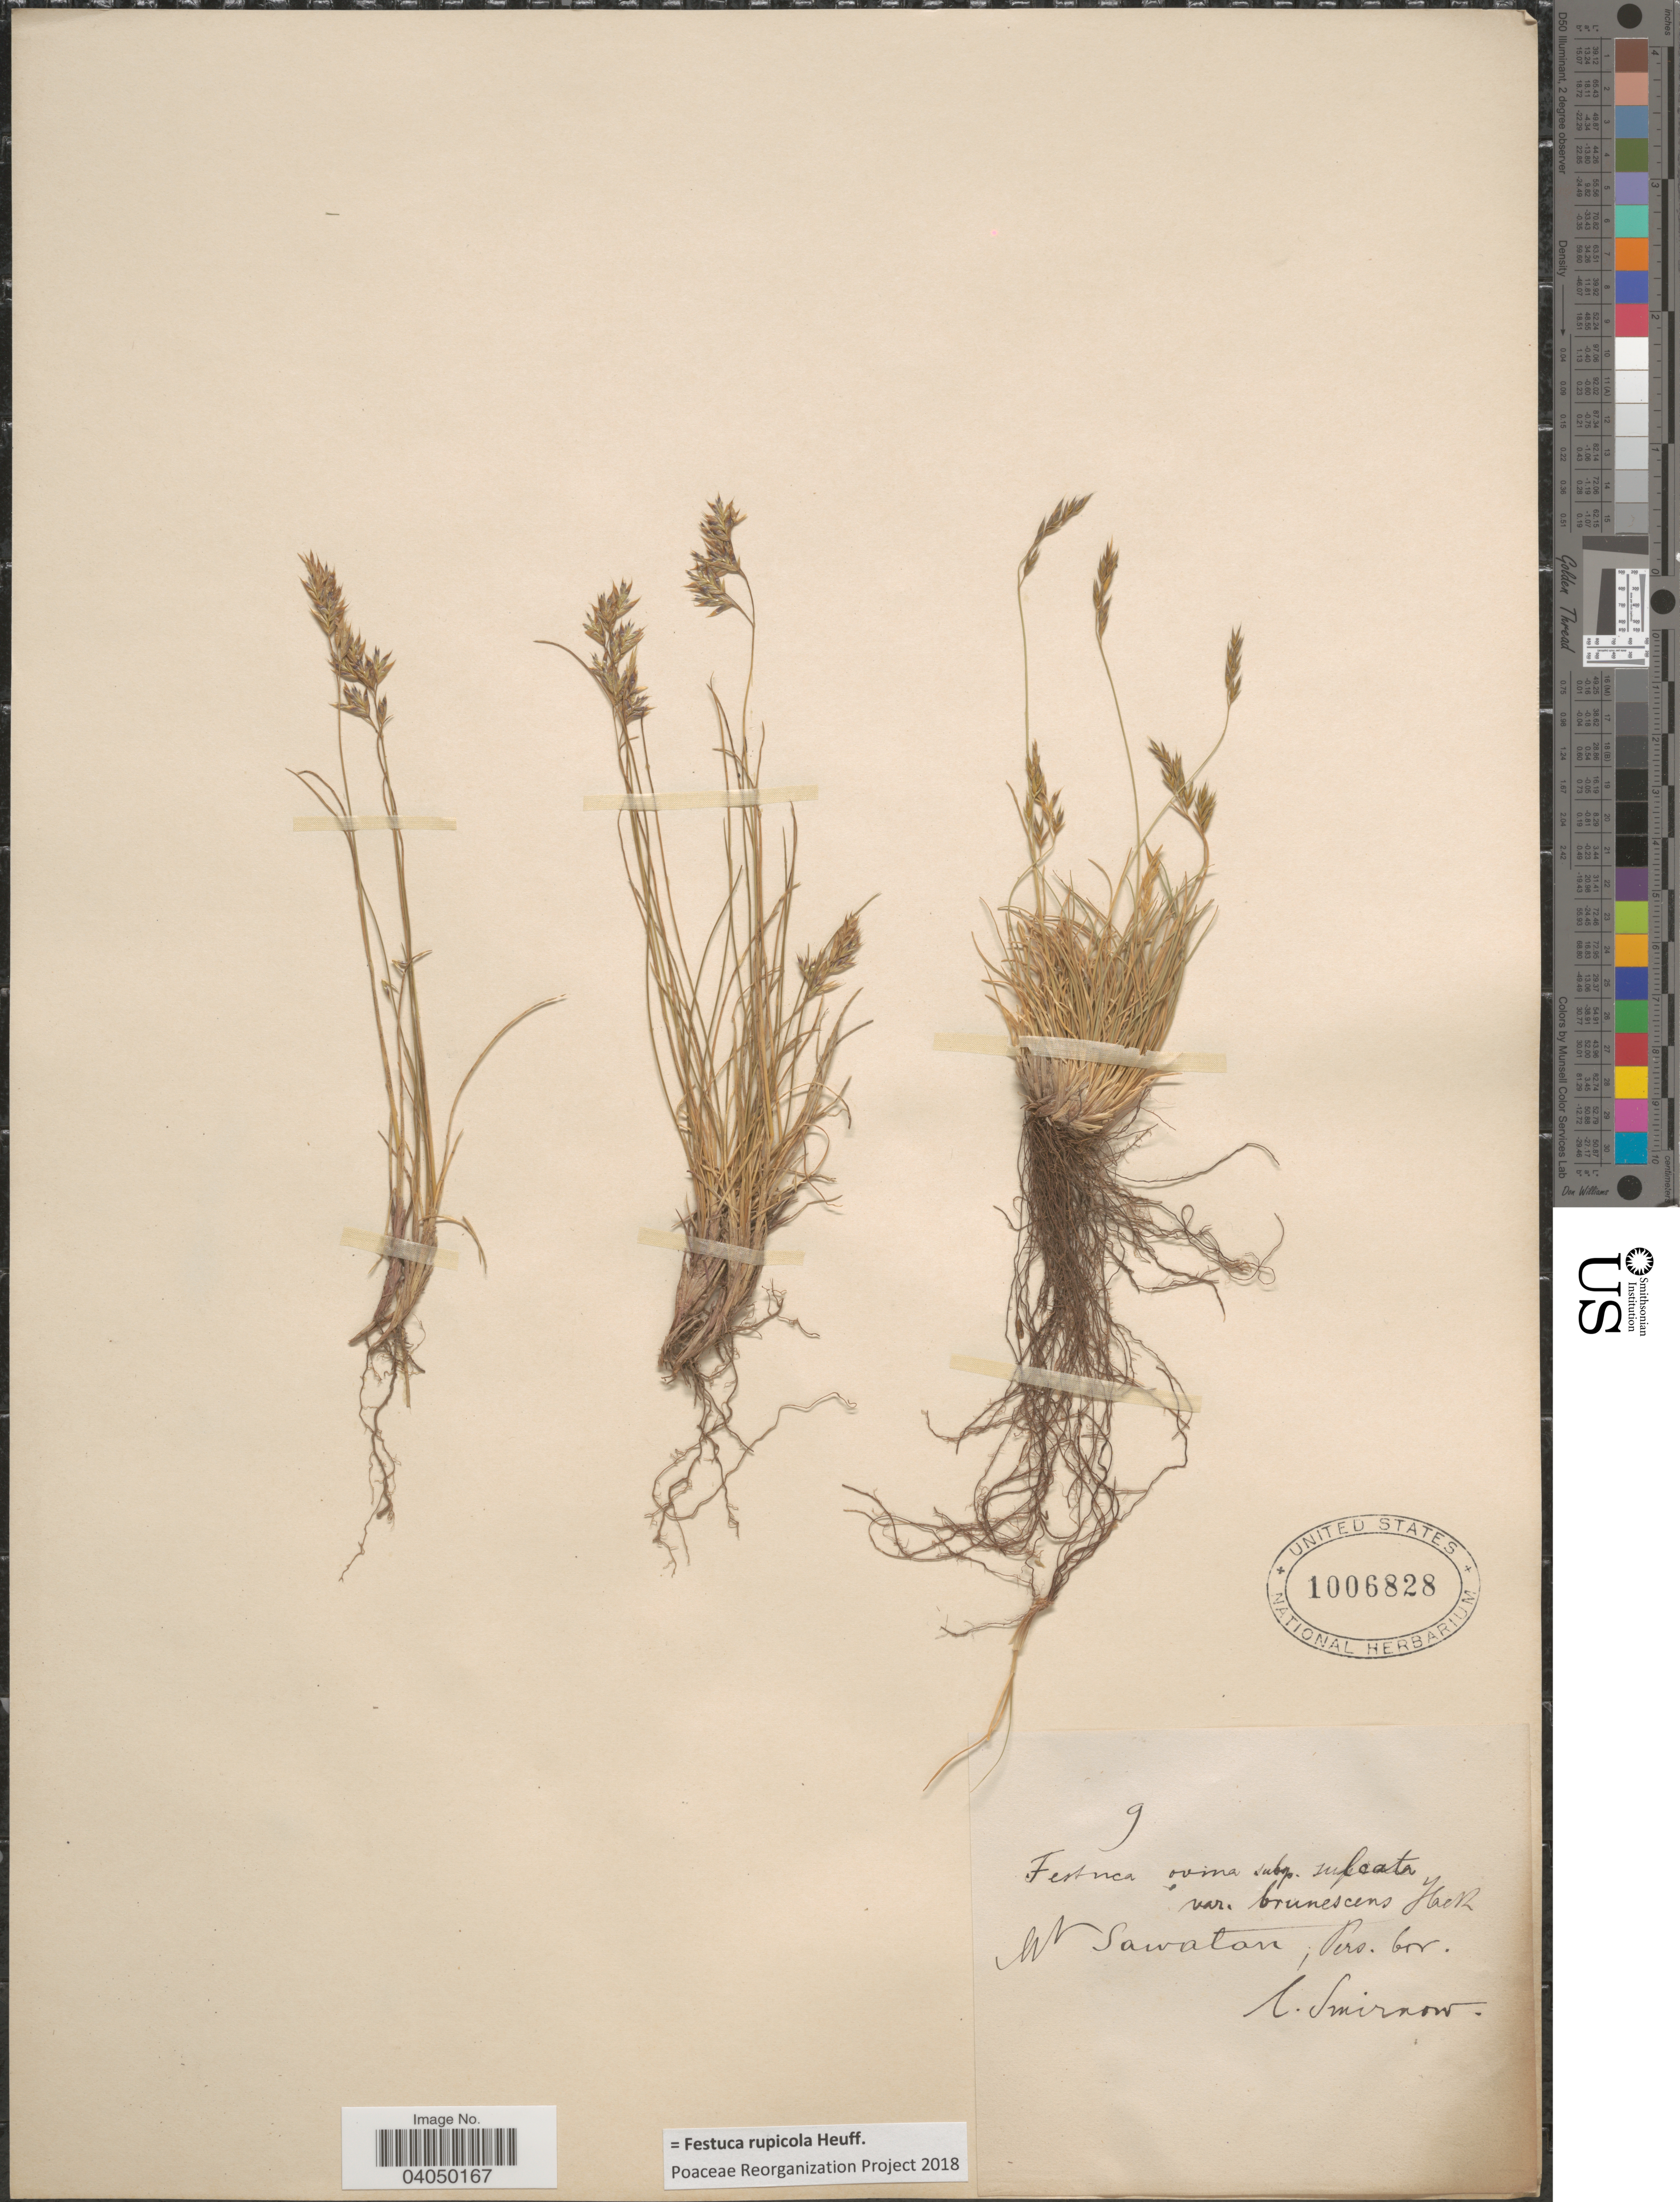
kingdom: Plantae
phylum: Tracheophyta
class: Liliopsida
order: Poales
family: Poaceae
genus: Festuca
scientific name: Festuca rupicola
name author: Heuff.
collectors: -. Smirnow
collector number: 9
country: Iran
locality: Mt Sawatan, Pers. bor.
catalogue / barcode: US 1006828